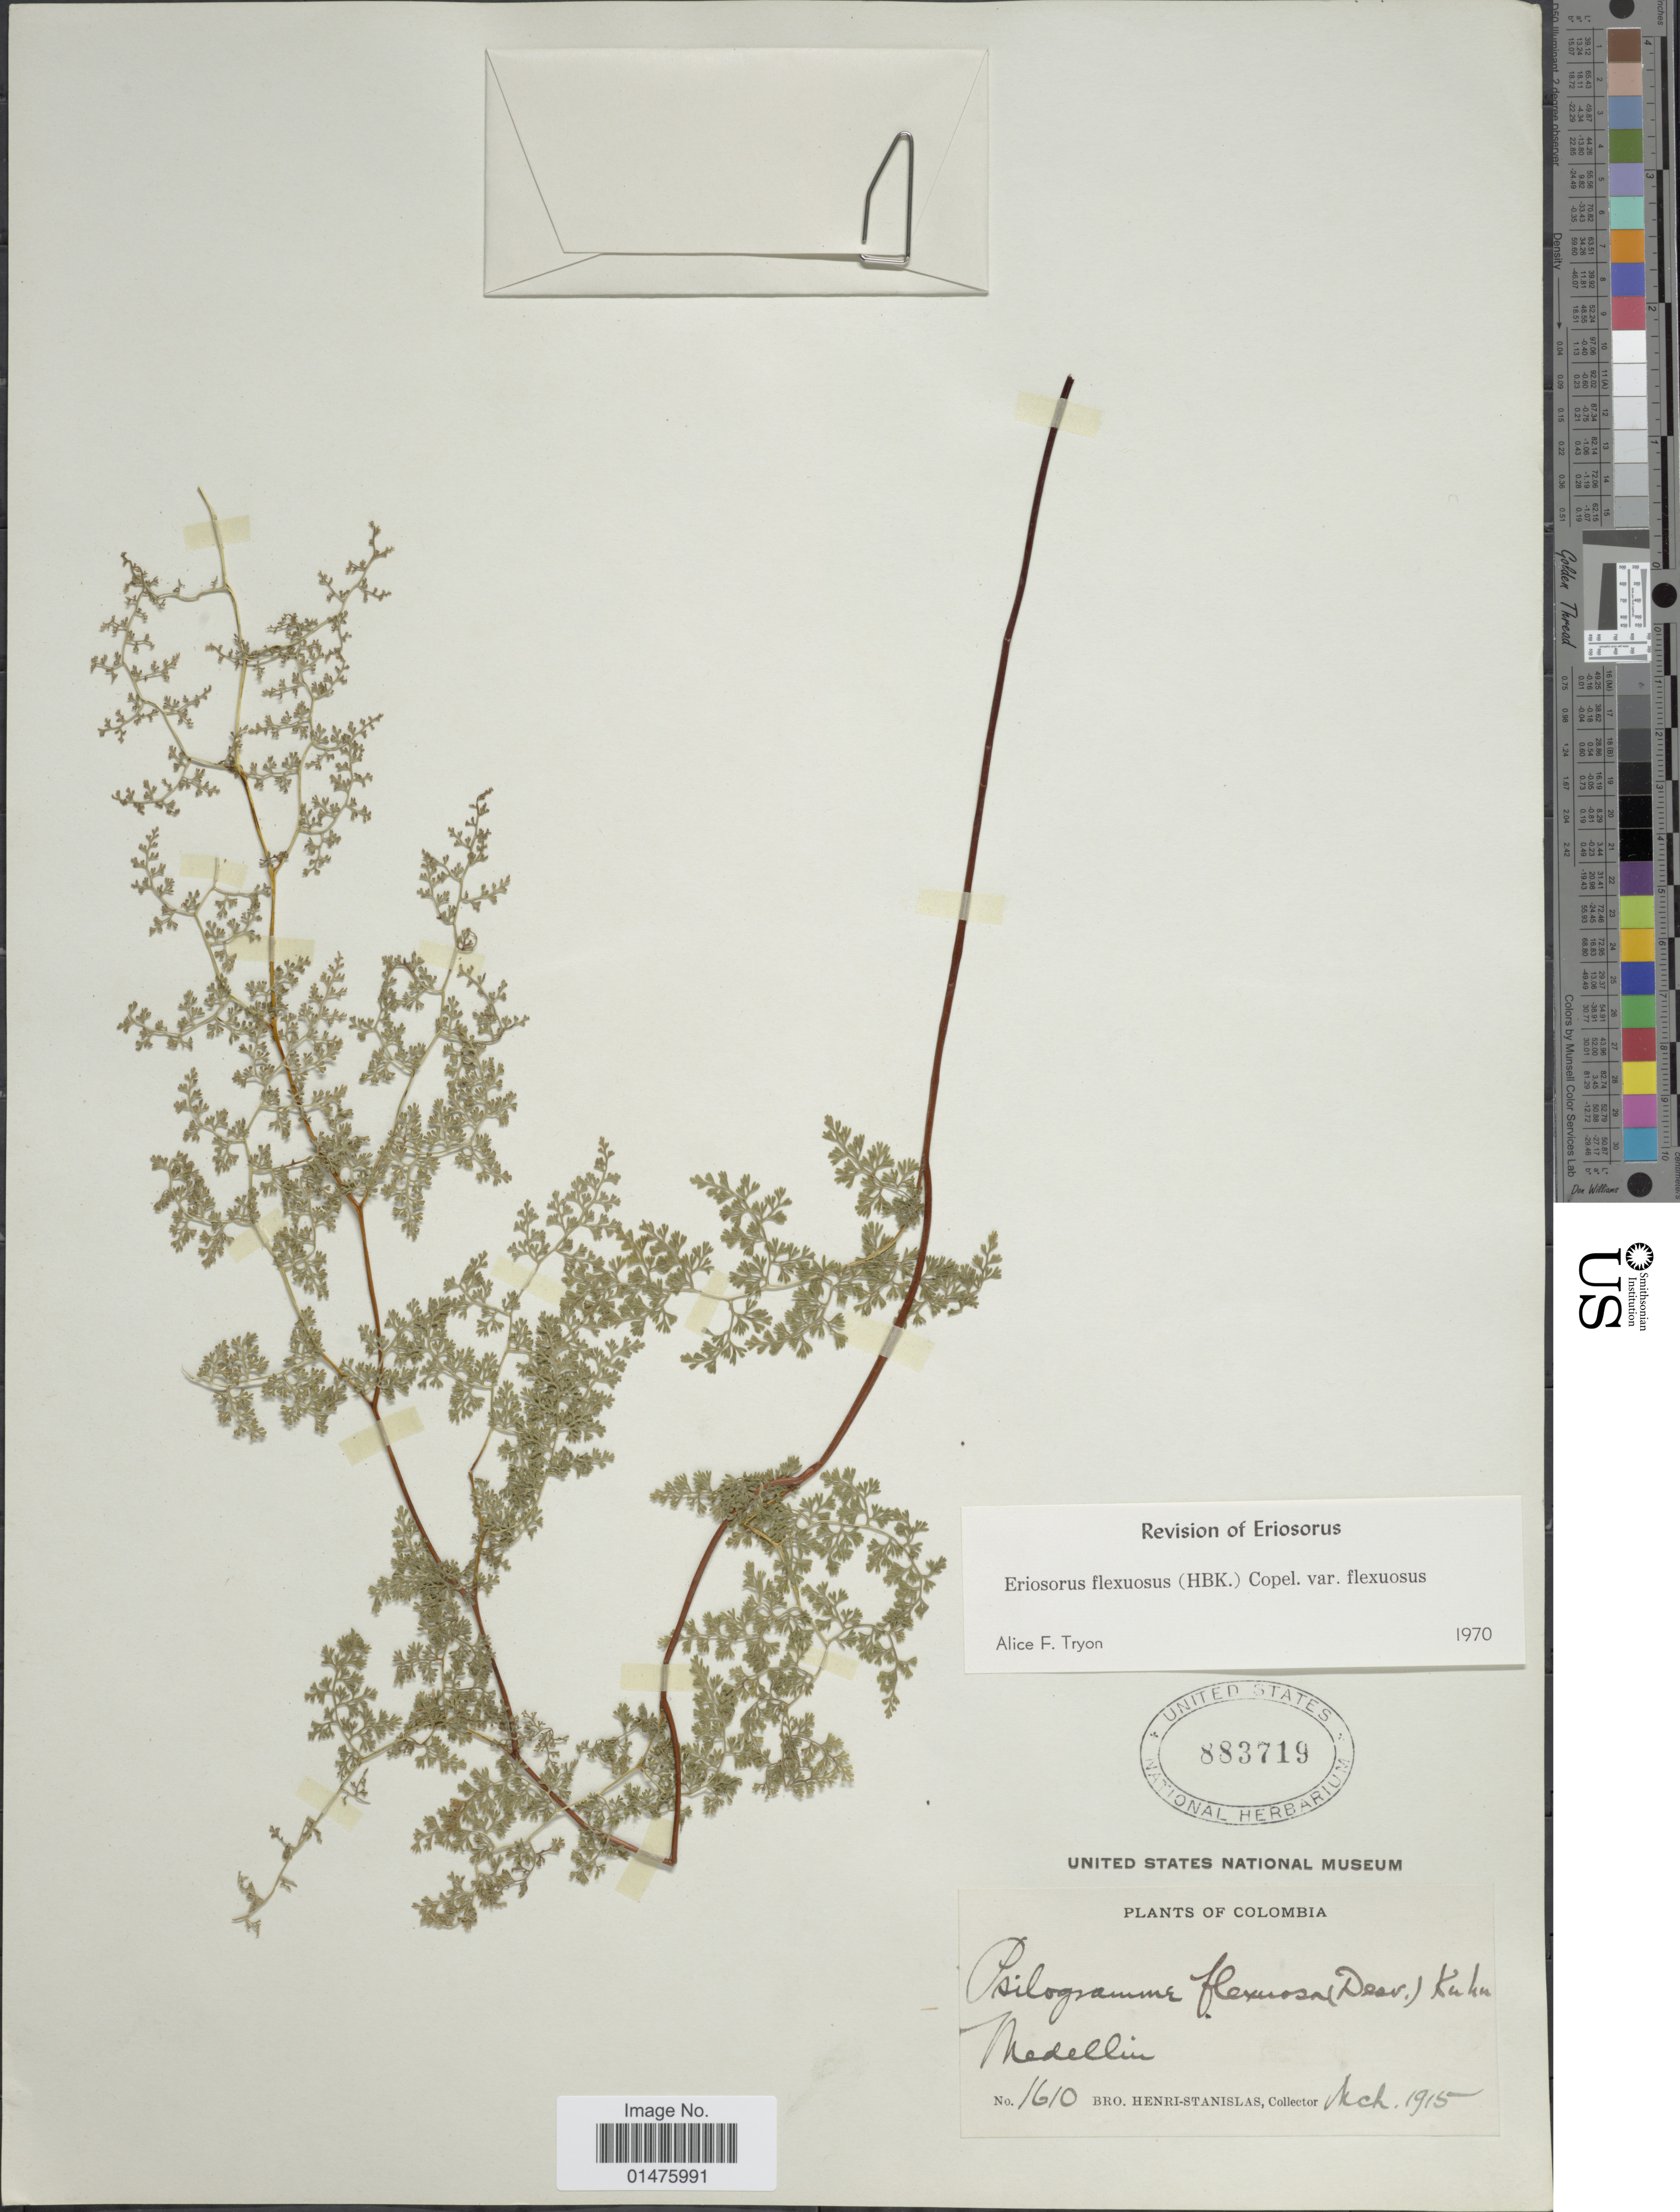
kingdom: Plantae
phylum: Tracheophyta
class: Polypodiopsida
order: Polypodiales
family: Pteridaceae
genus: Jamesonia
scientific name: Jamesonia flexuosa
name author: (Humb. & Bonpl.) Christenh.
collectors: Henri-Stanislas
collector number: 1610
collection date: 1915-03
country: Colombia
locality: Medellin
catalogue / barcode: US 883719